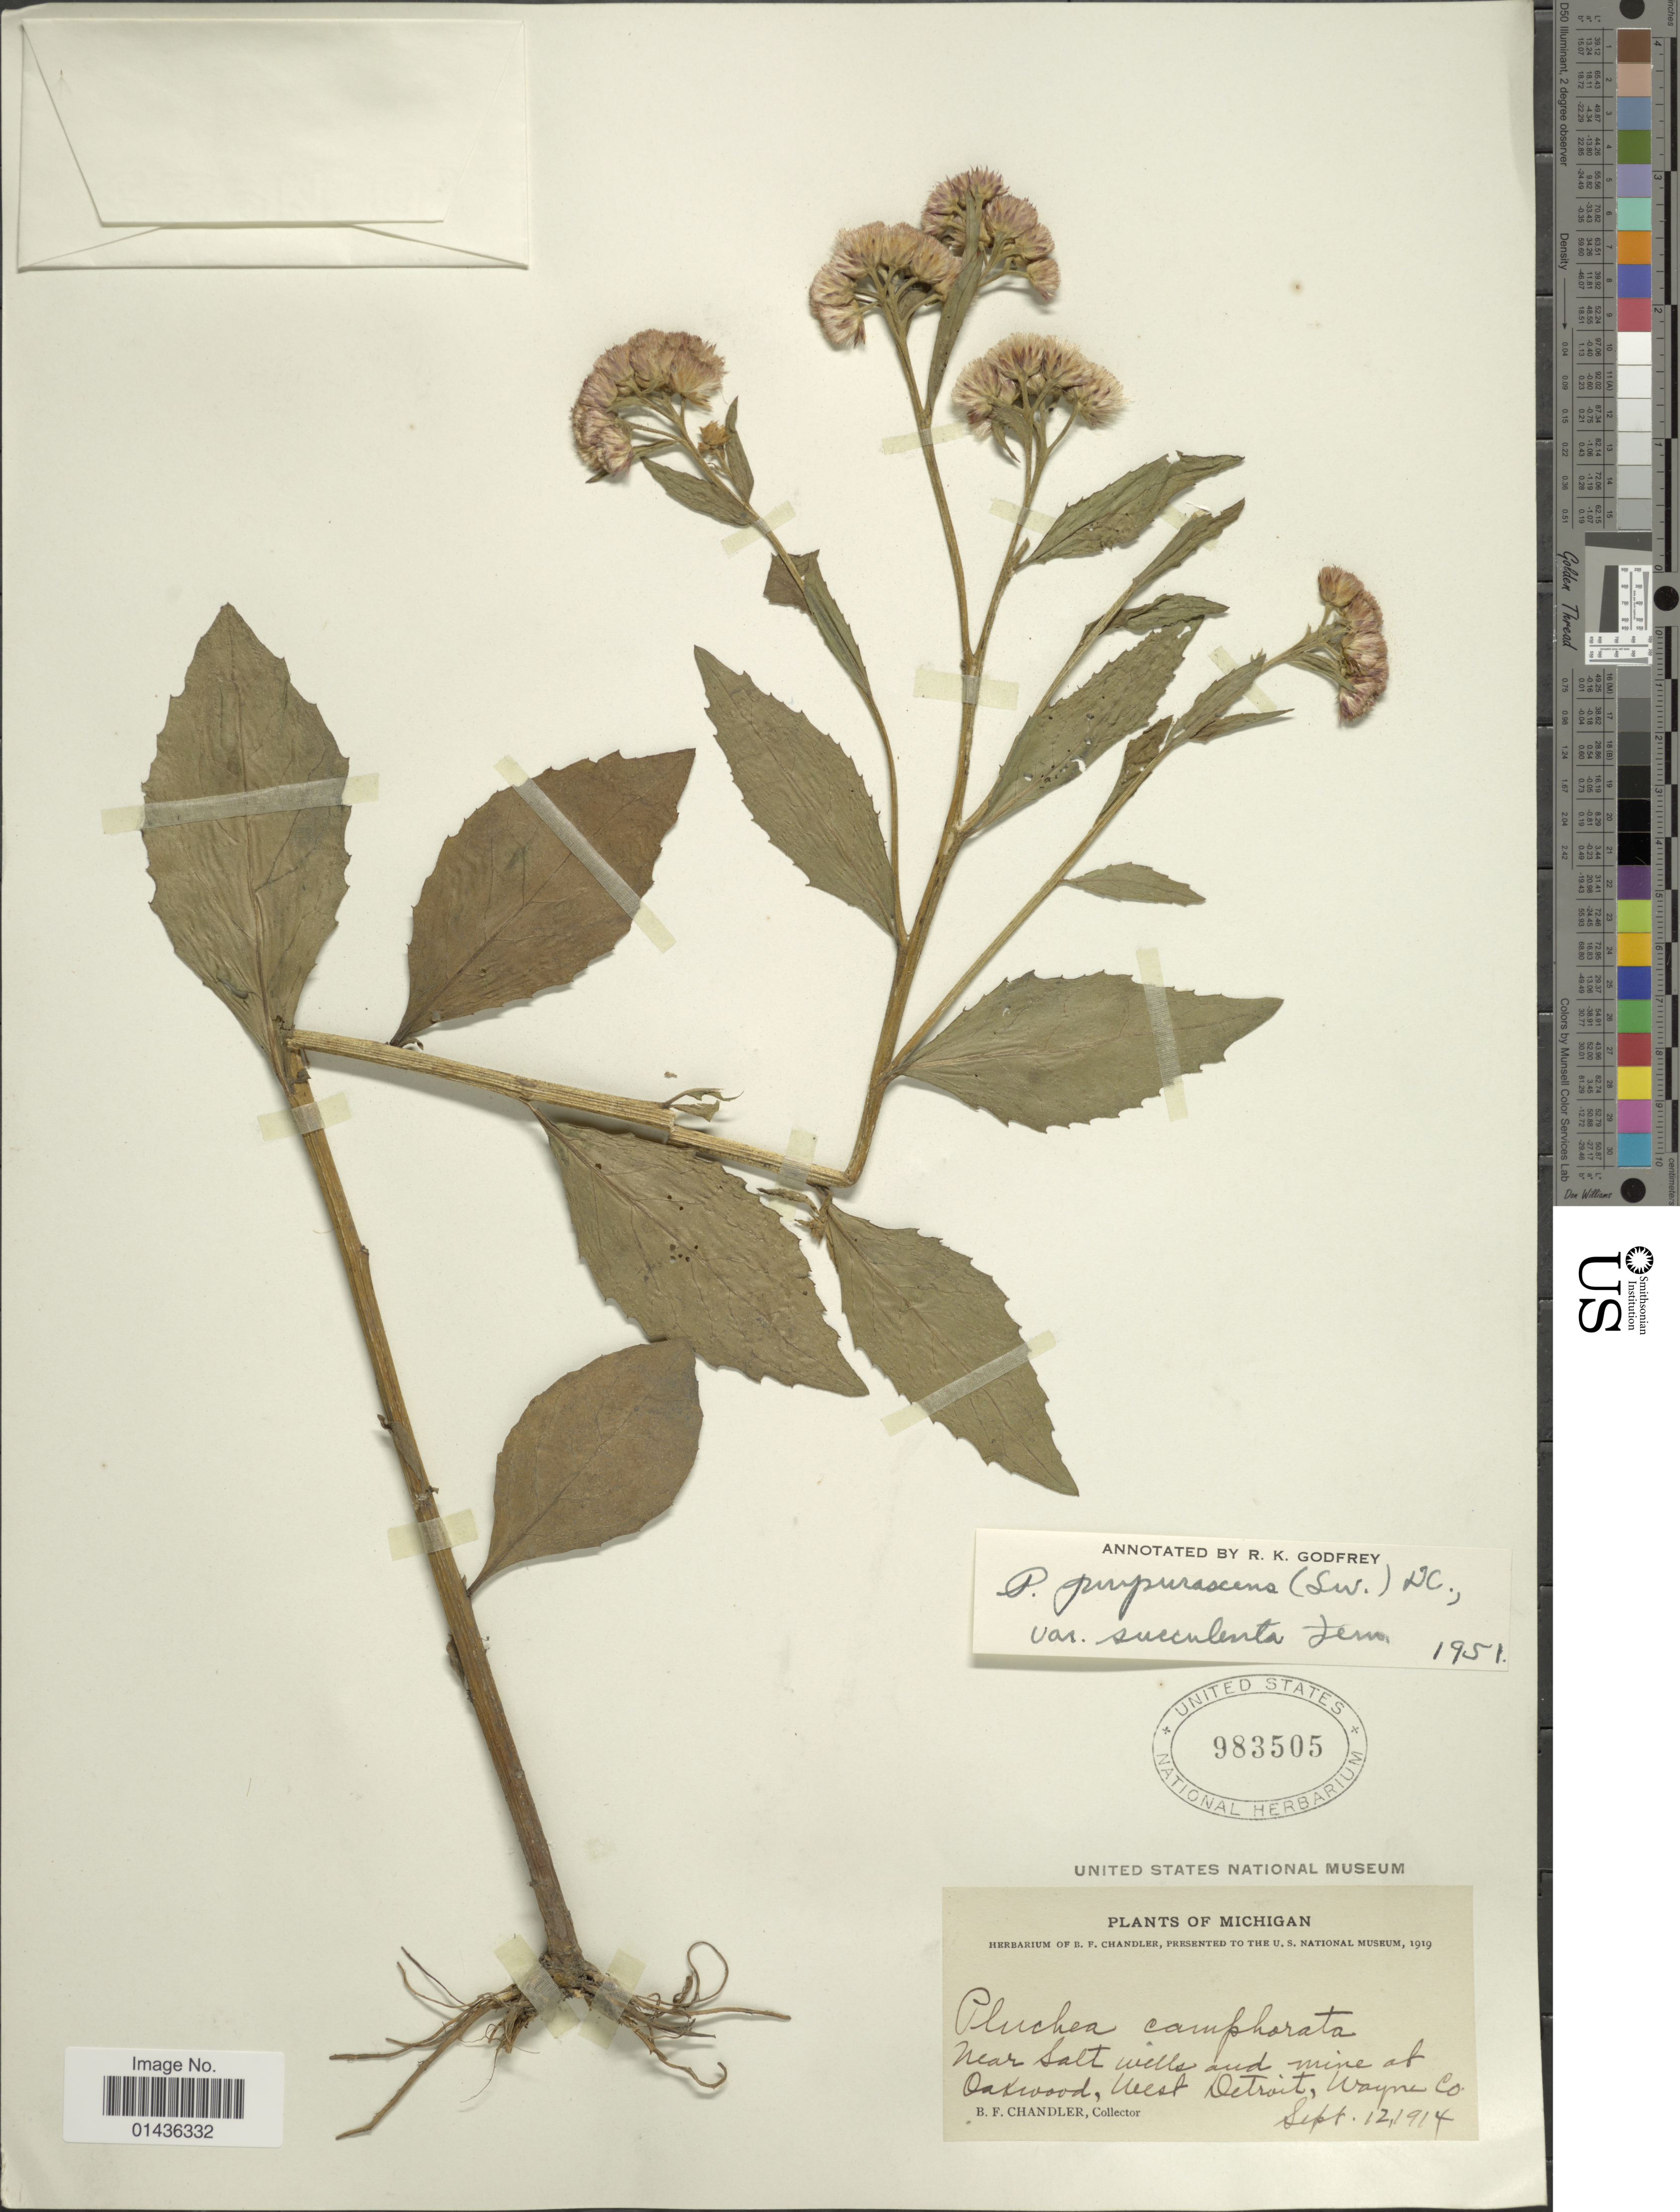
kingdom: Plantae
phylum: Tracheophyta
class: Magnoliopsida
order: Asterales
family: Asteraceae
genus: Pluchea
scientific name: Pluchea odorata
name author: (L.) Cass.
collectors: B. F. Chandler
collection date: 1914-09-12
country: United States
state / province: Michigan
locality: Oakwood, West Detroit, Wayne Co.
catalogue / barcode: US 983505